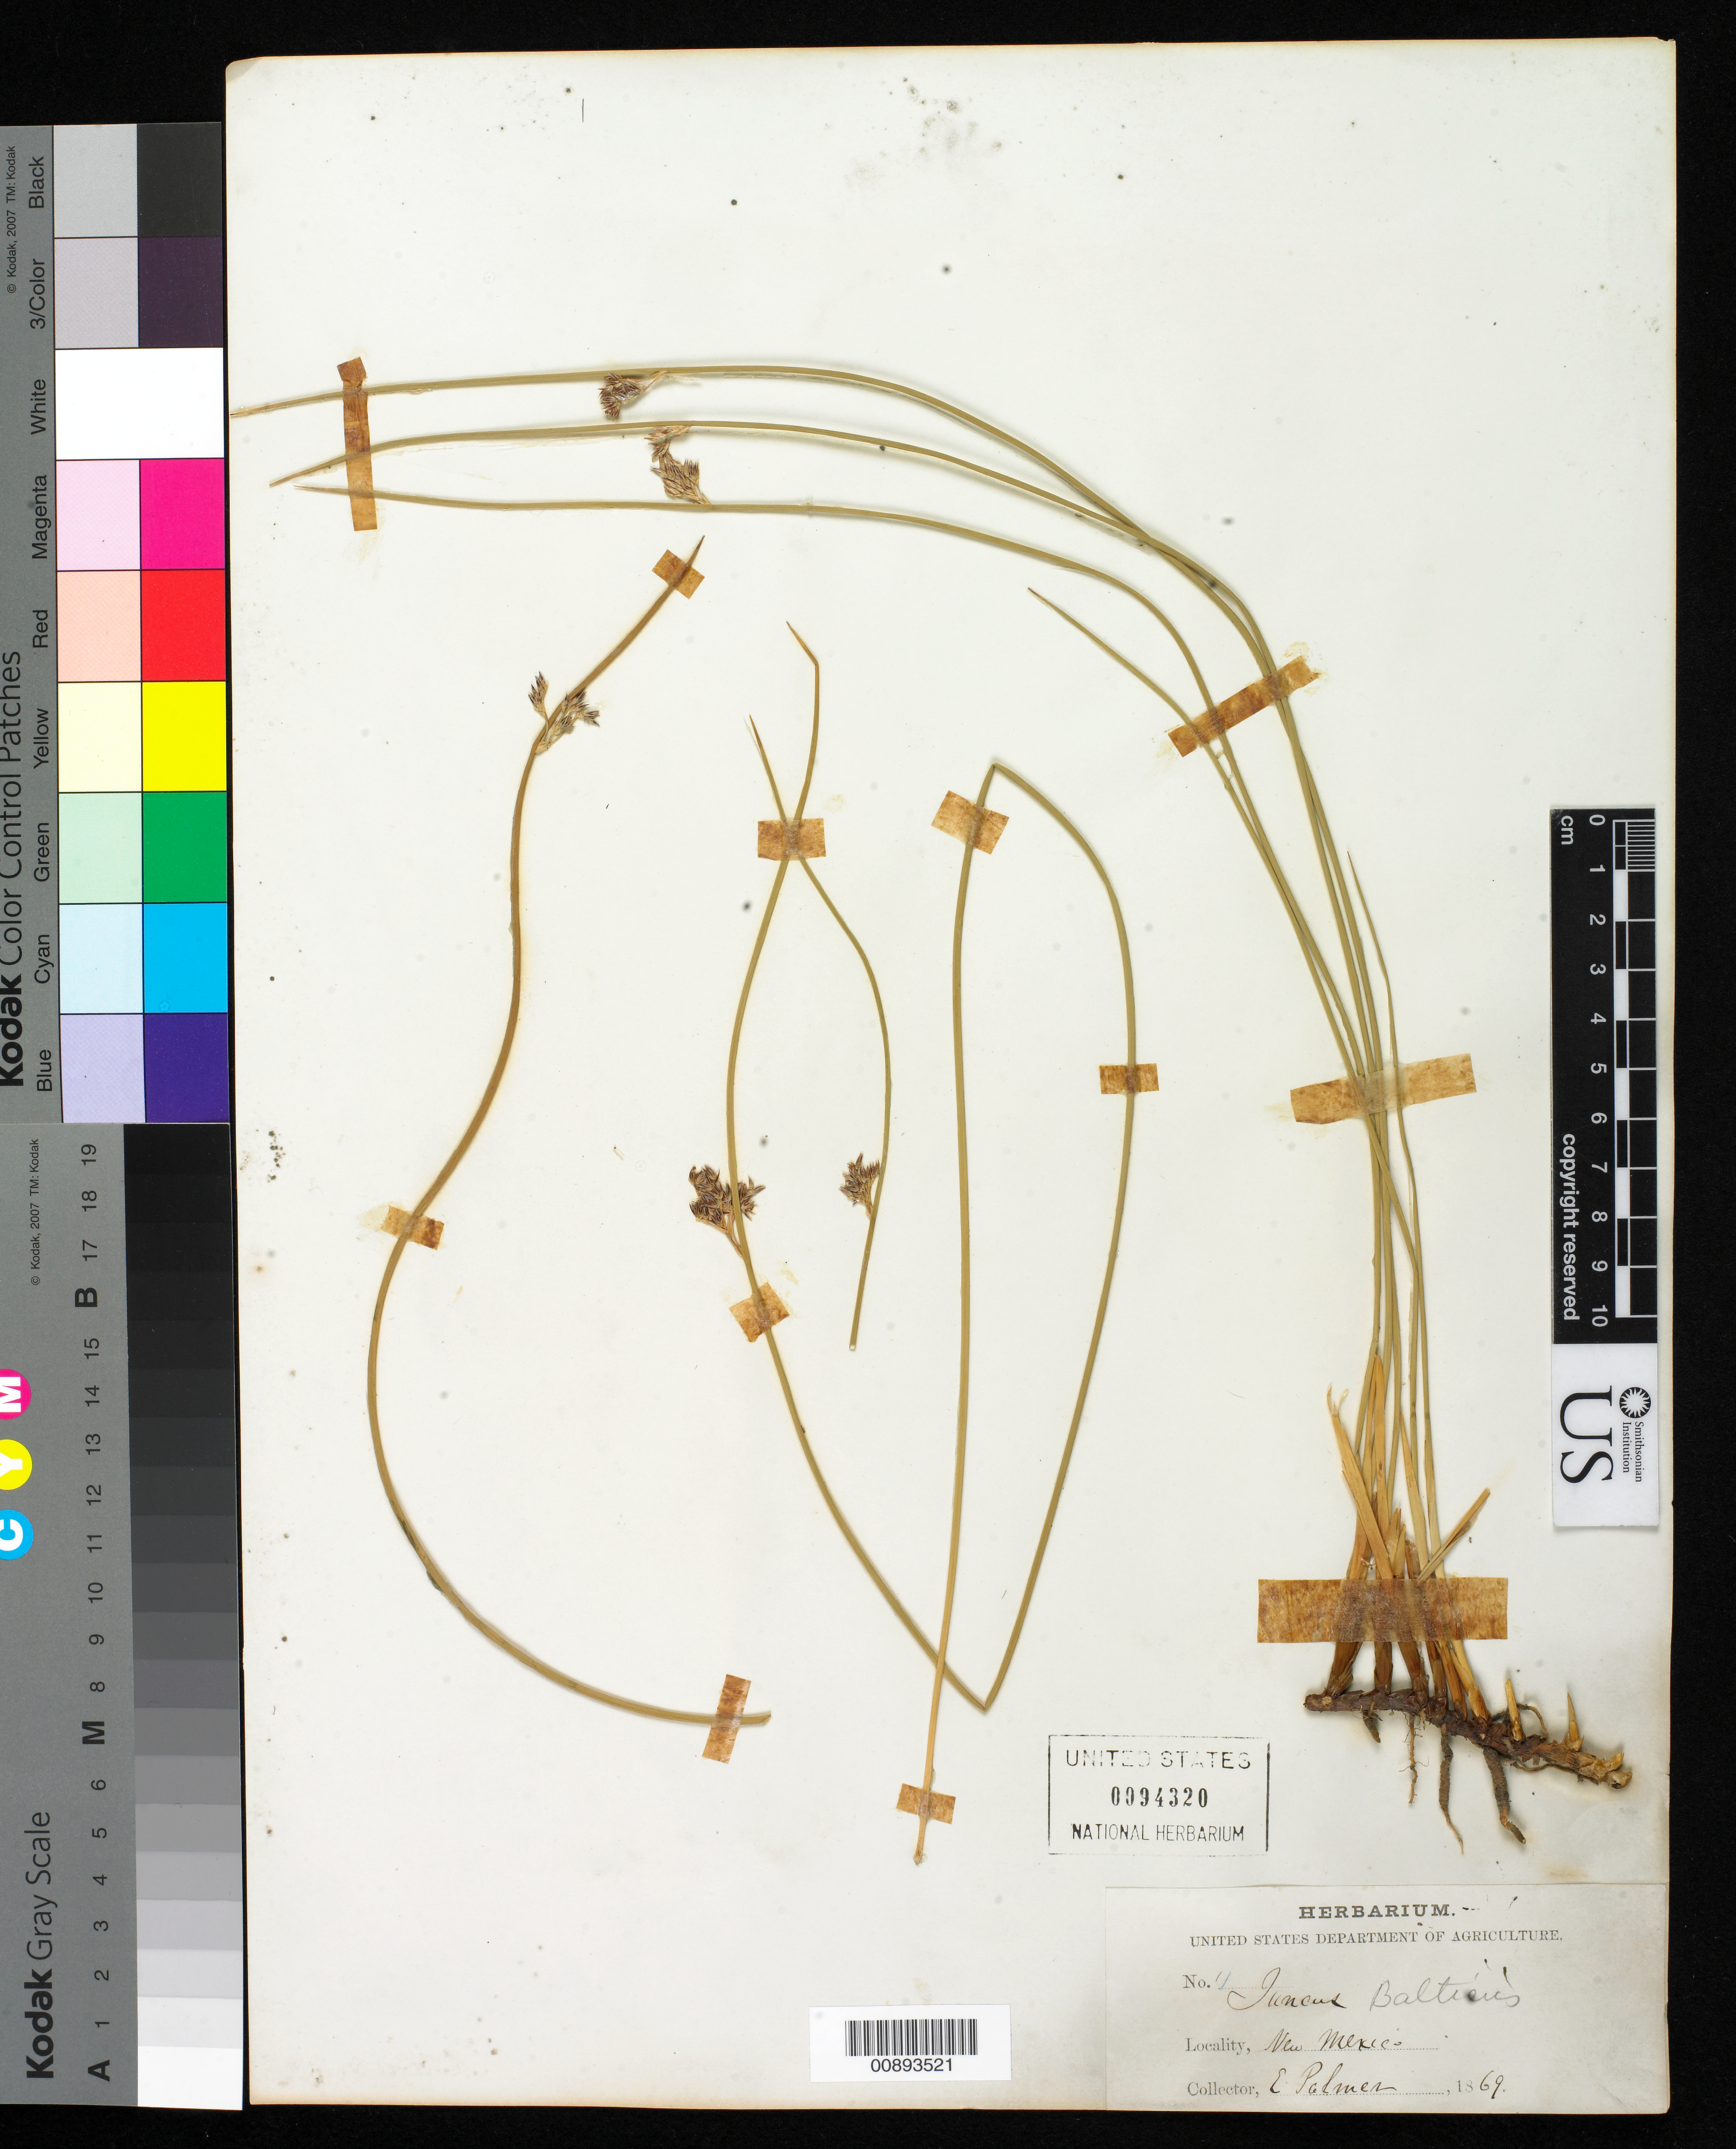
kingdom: Plantae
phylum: Tracheophyta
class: Liliopsida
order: Poales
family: Juncaceae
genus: Juncus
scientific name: Juncus balticus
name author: Willd.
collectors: E. Palmer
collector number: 11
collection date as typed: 1869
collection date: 1869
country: United States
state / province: New Mexico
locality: New Mexico.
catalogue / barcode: US 94320